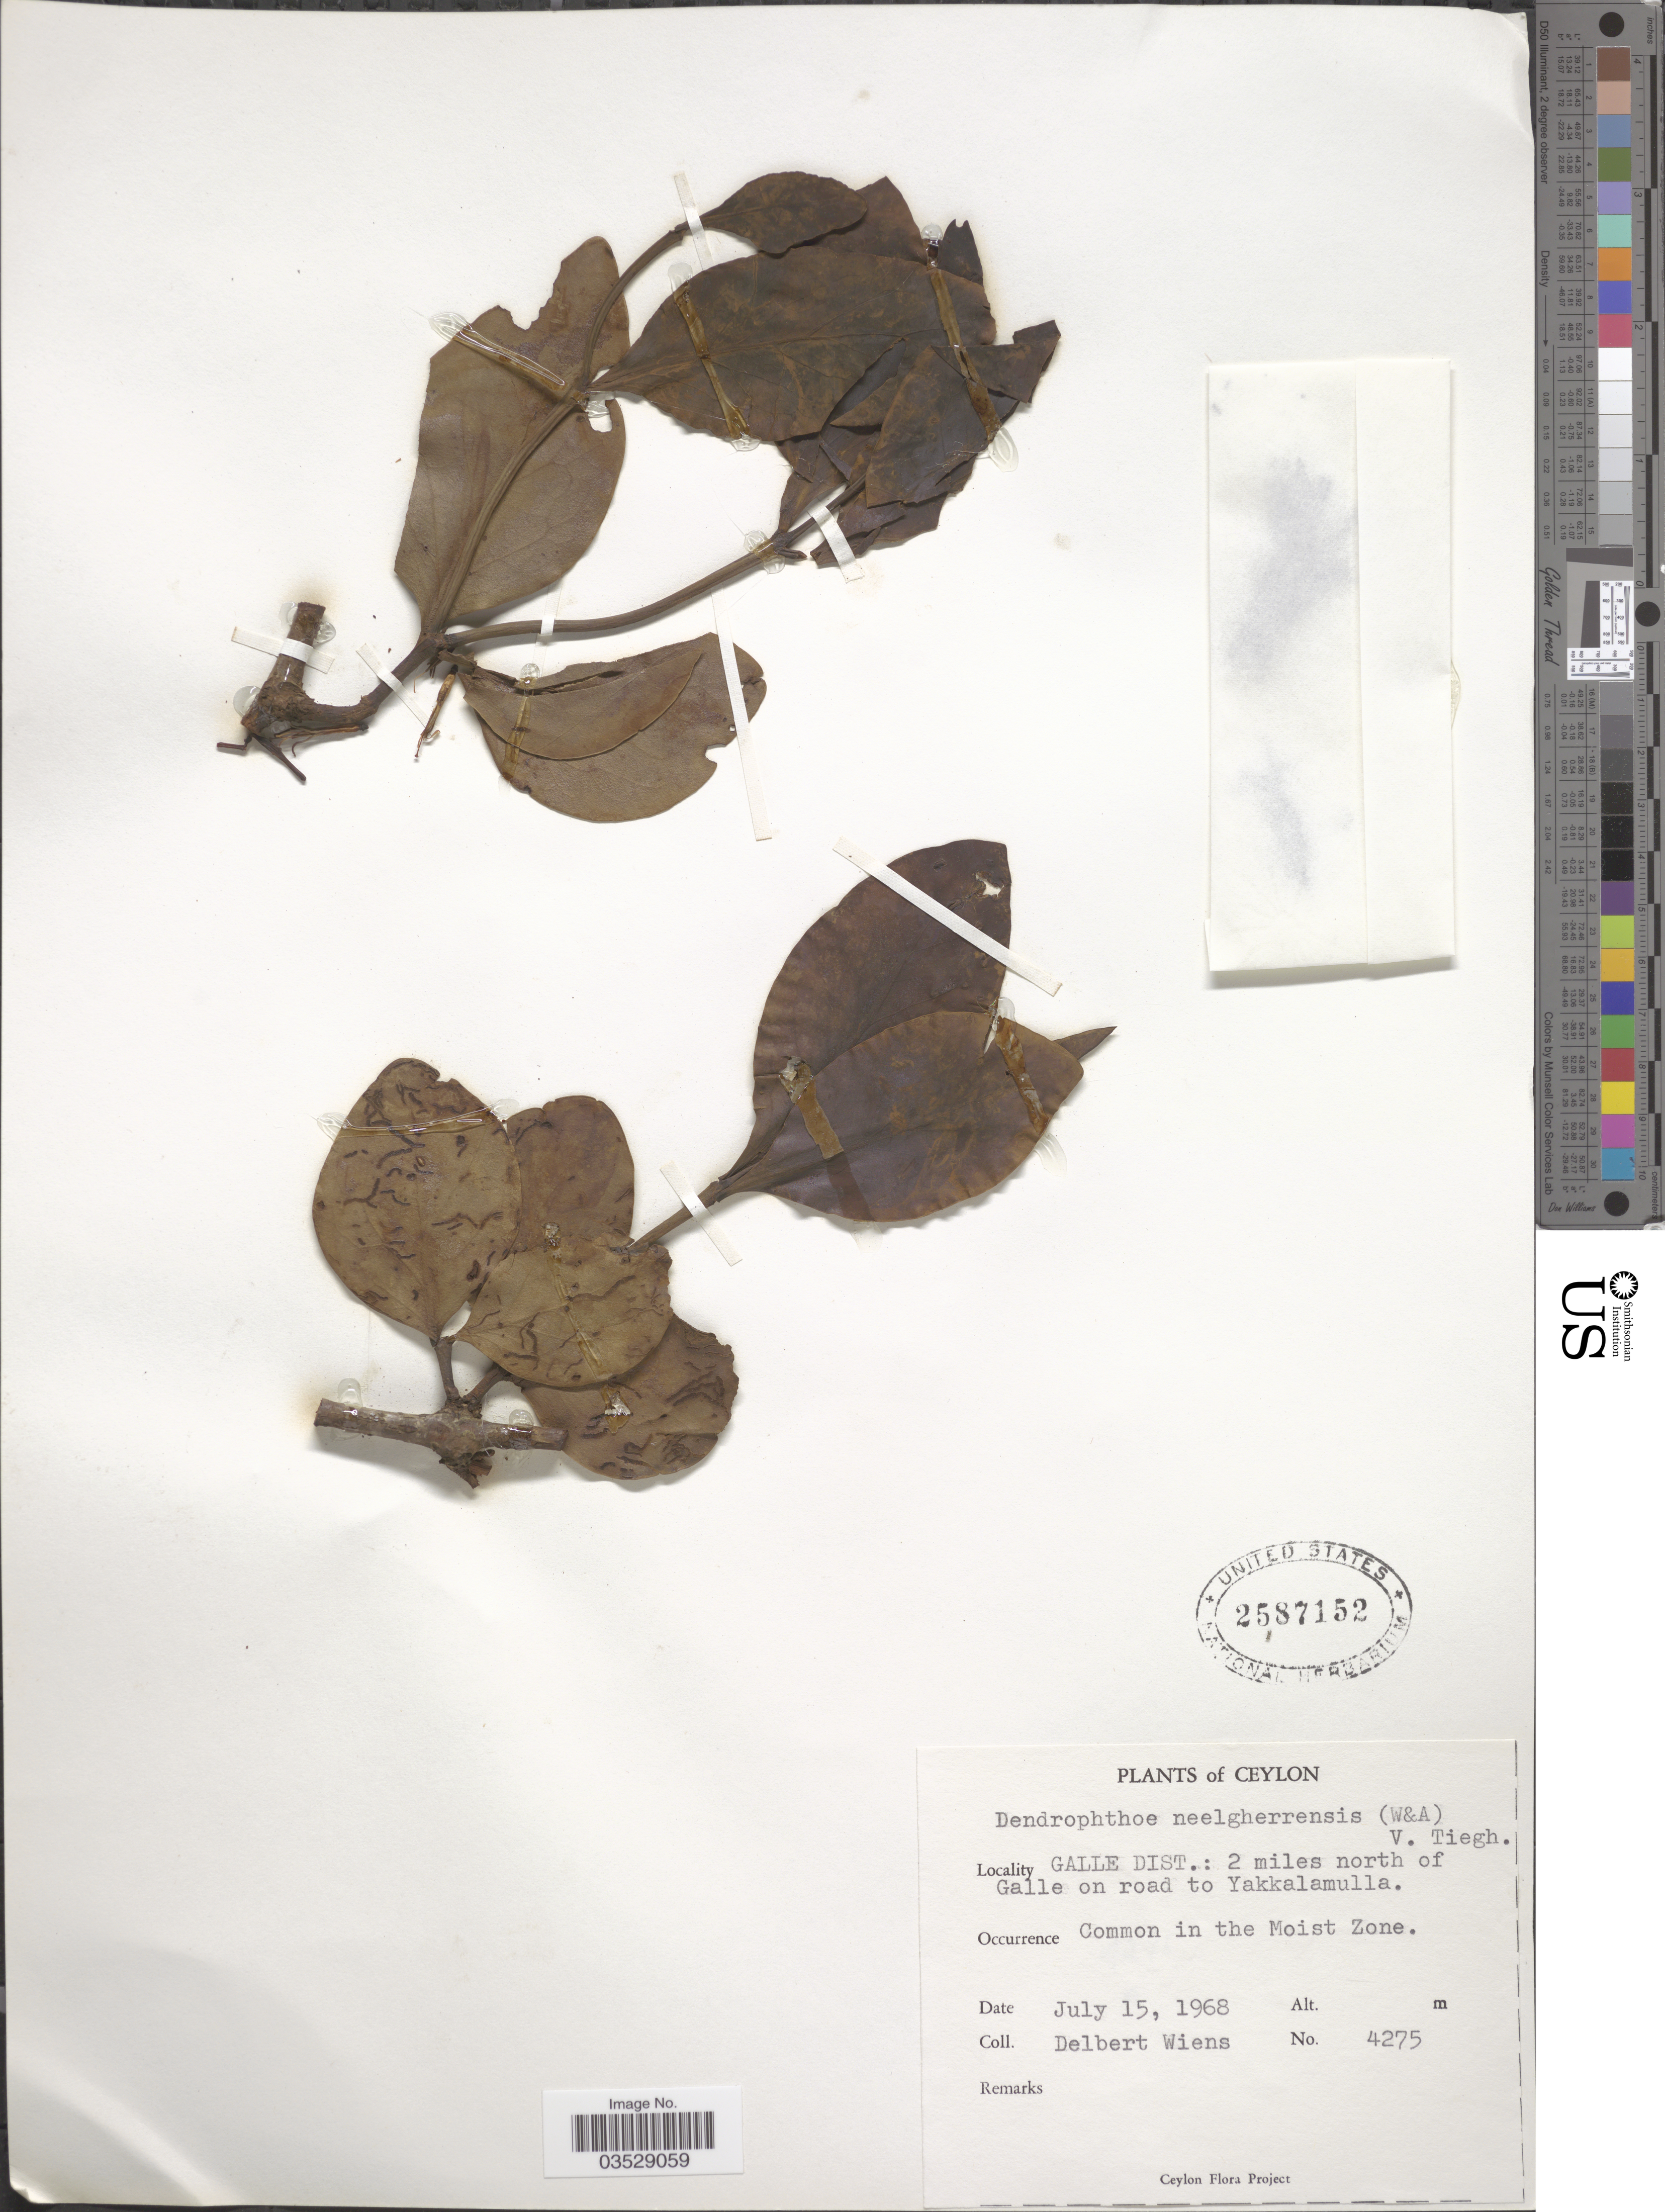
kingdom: Plantae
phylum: Tracheophyta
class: Magnoliopsida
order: Santalales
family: Loranthaceae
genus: Dendrophthoe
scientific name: Dendrophthoe trigona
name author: (Wight & Arn.) Danser ex Santapau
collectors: D. Wiens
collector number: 4275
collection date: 1968-07-15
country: Sri Lanka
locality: Ceylon. Galle Dist.: 2 miles north of Galle on road to Yakkalamulla.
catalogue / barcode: US 2587152